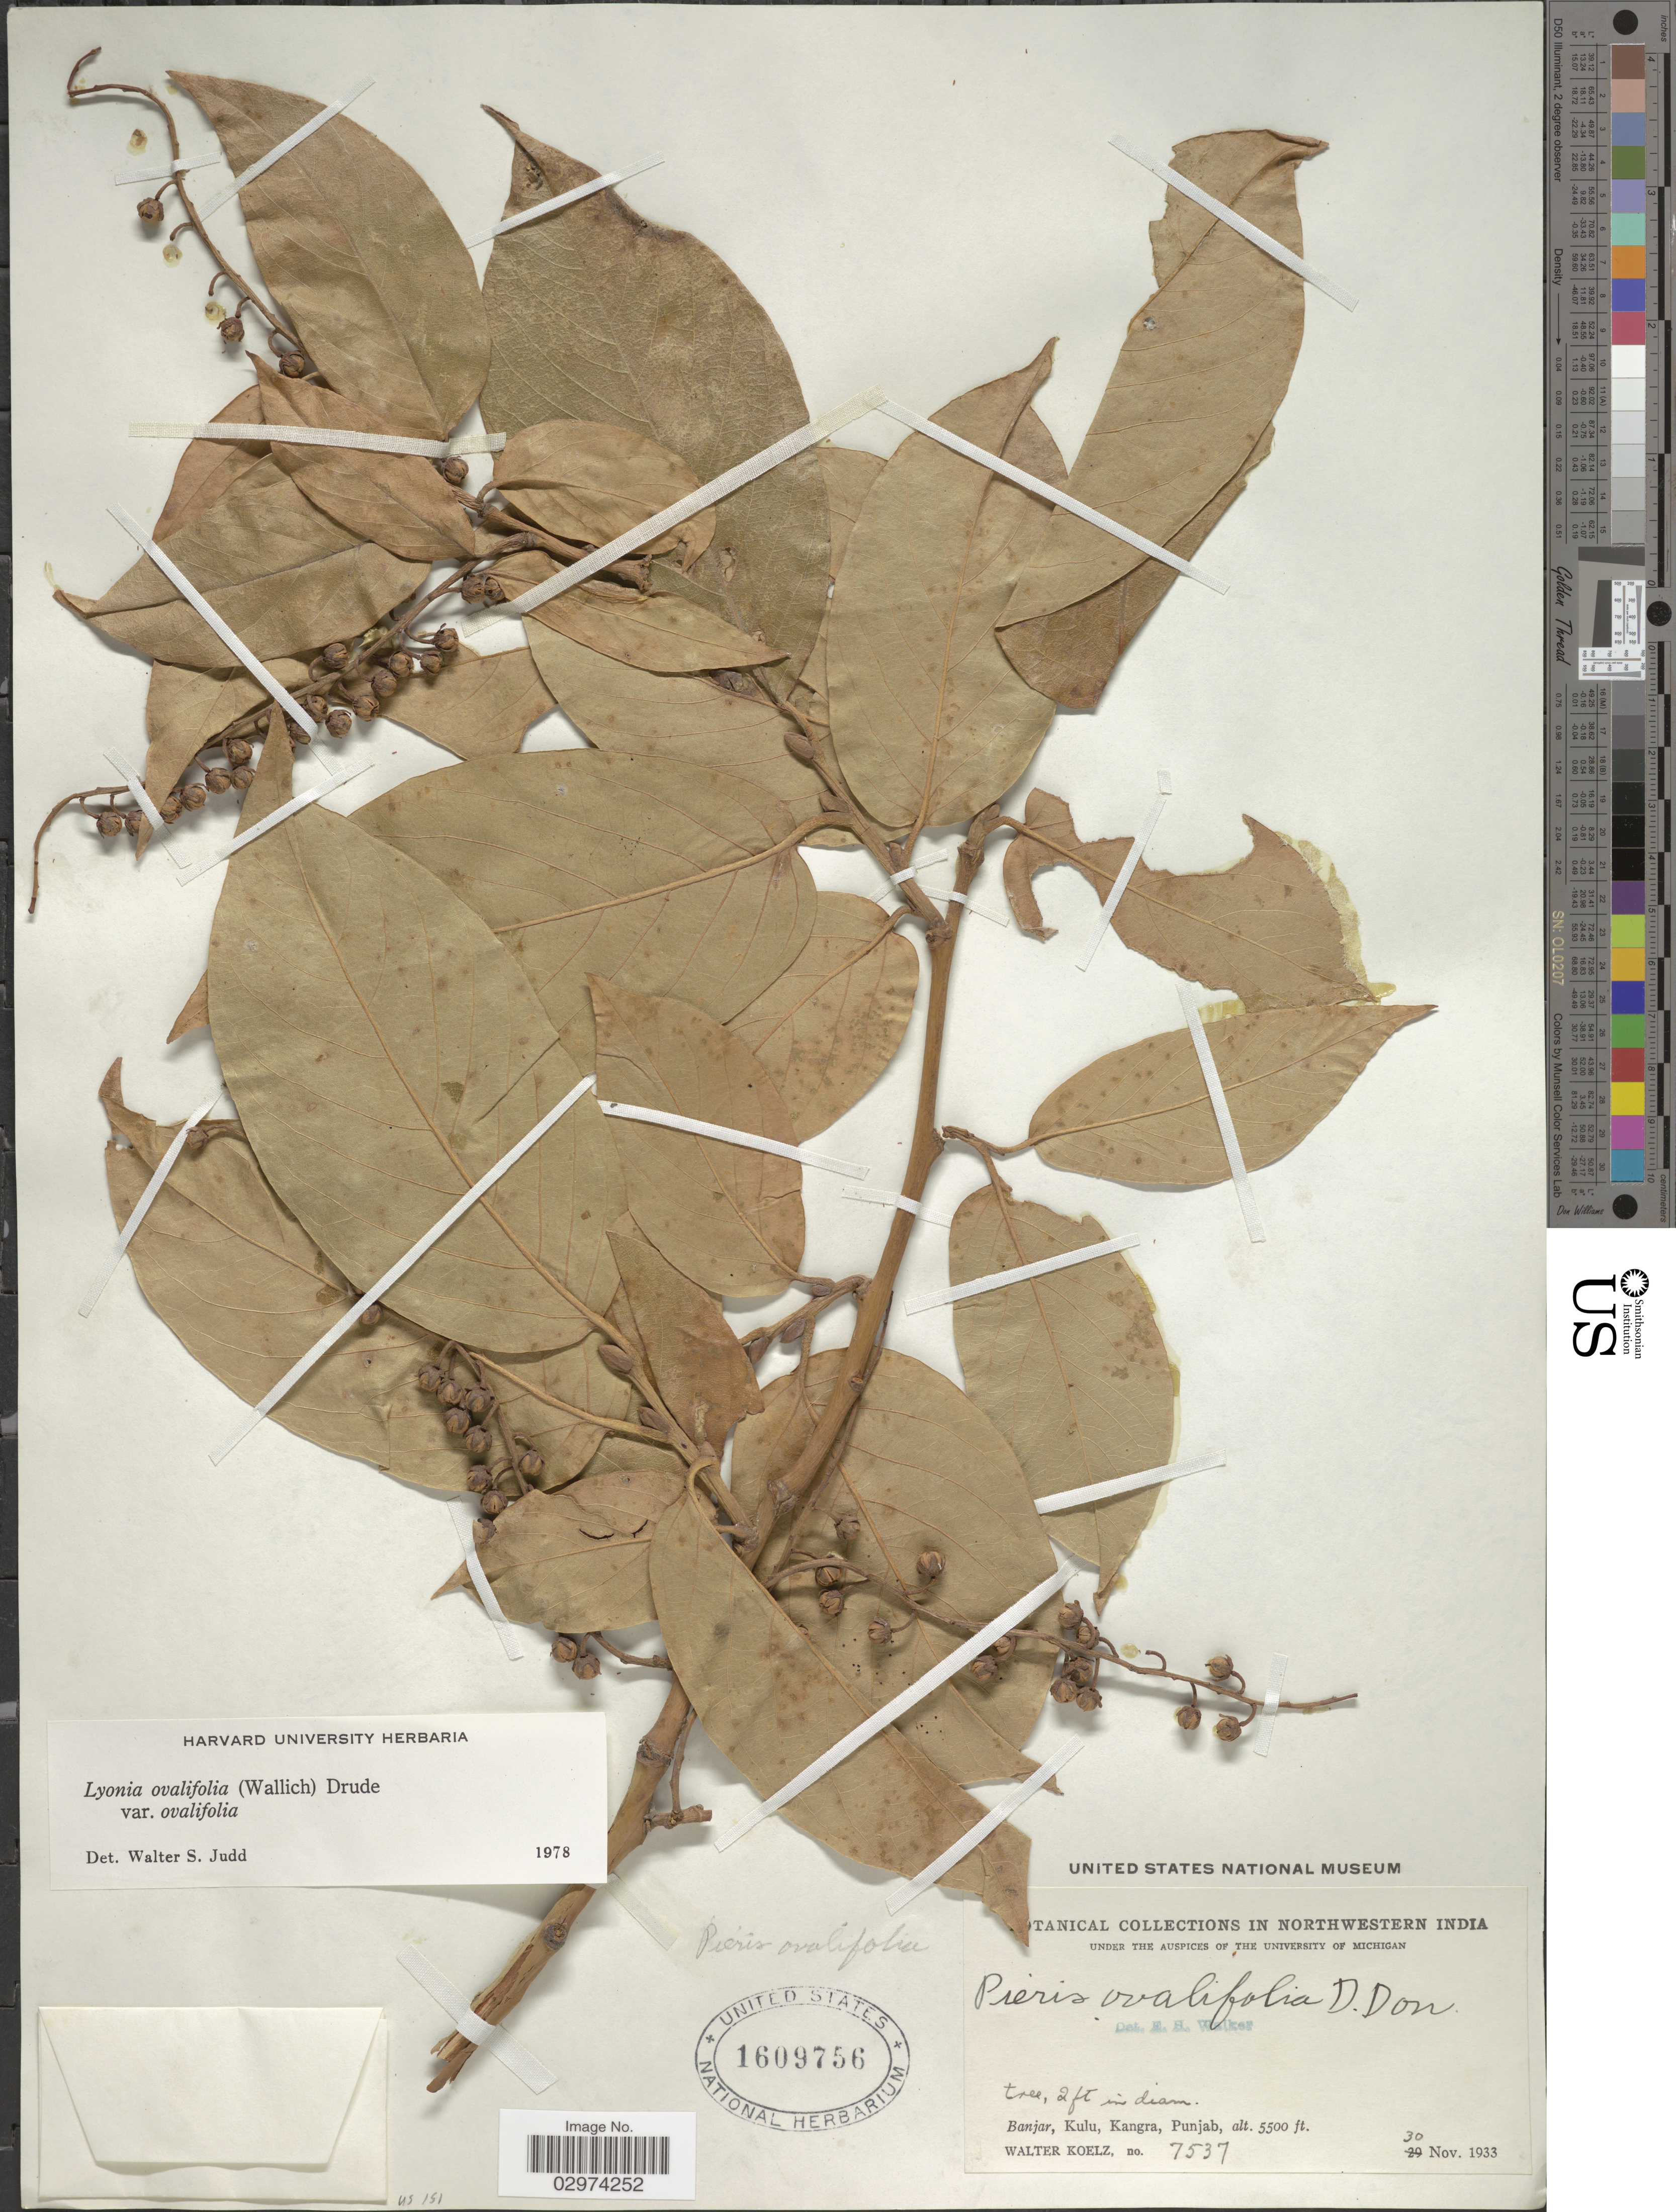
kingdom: Plantae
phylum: Tracheophyta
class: Magnoliopsida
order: Ericales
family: Ericaceae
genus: Lyonia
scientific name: Lyonia ovalifolia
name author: (Wall.) Drude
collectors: W. N. Koelz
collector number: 7537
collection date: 1933-11-30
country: India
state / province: Punjab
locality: Northwestern India. Banjar, Kulu, Kangra.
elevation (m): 1676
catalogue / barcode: US 1609756